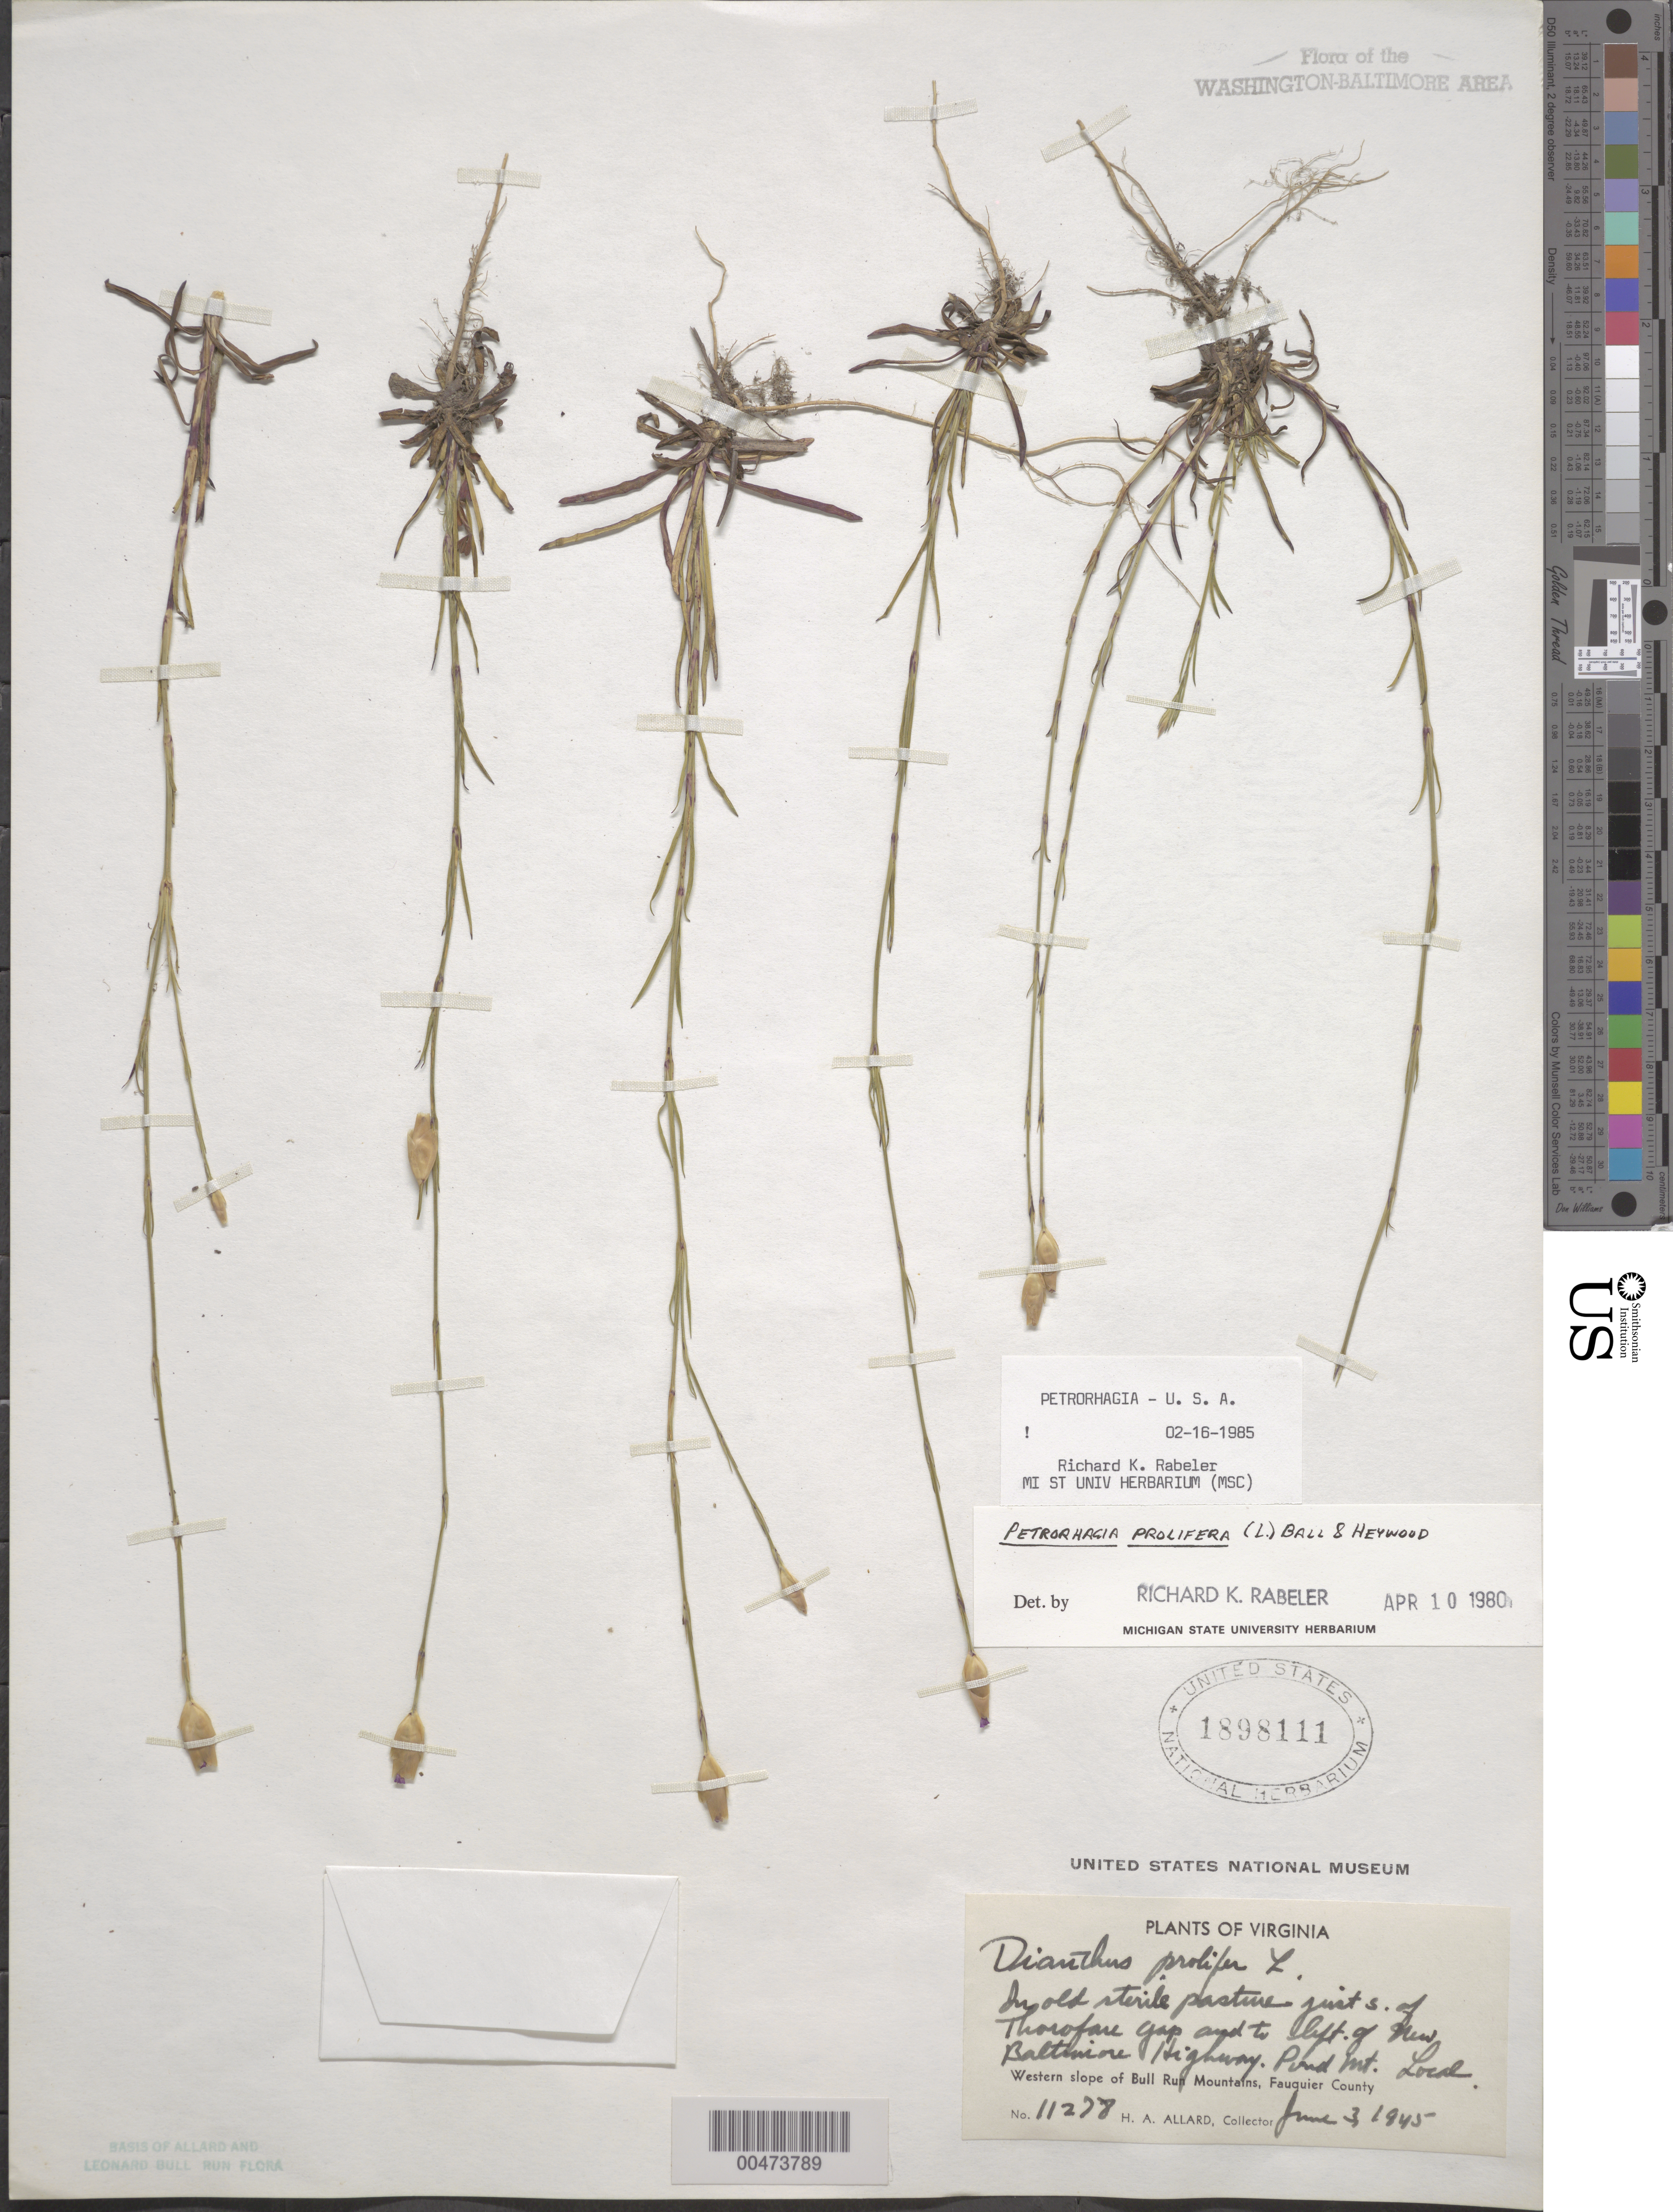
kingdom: Plantae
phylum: Tracheophyta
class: Magnoliopsida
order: Caryophyllales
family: Caryophyllaceae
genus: Petrorhagia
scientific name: Petrorhagia prolifera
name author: (L.) P.W. Ball & Heywood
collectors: H. A. Allard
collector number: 11278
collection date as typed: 03 Jun 1945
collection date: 1945-06-03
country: United States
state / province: Virginia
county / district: Fauquier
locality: South of Thorofare Gap, W of New Baltimore Highway, Pond Mt.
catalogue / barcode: US 1898111